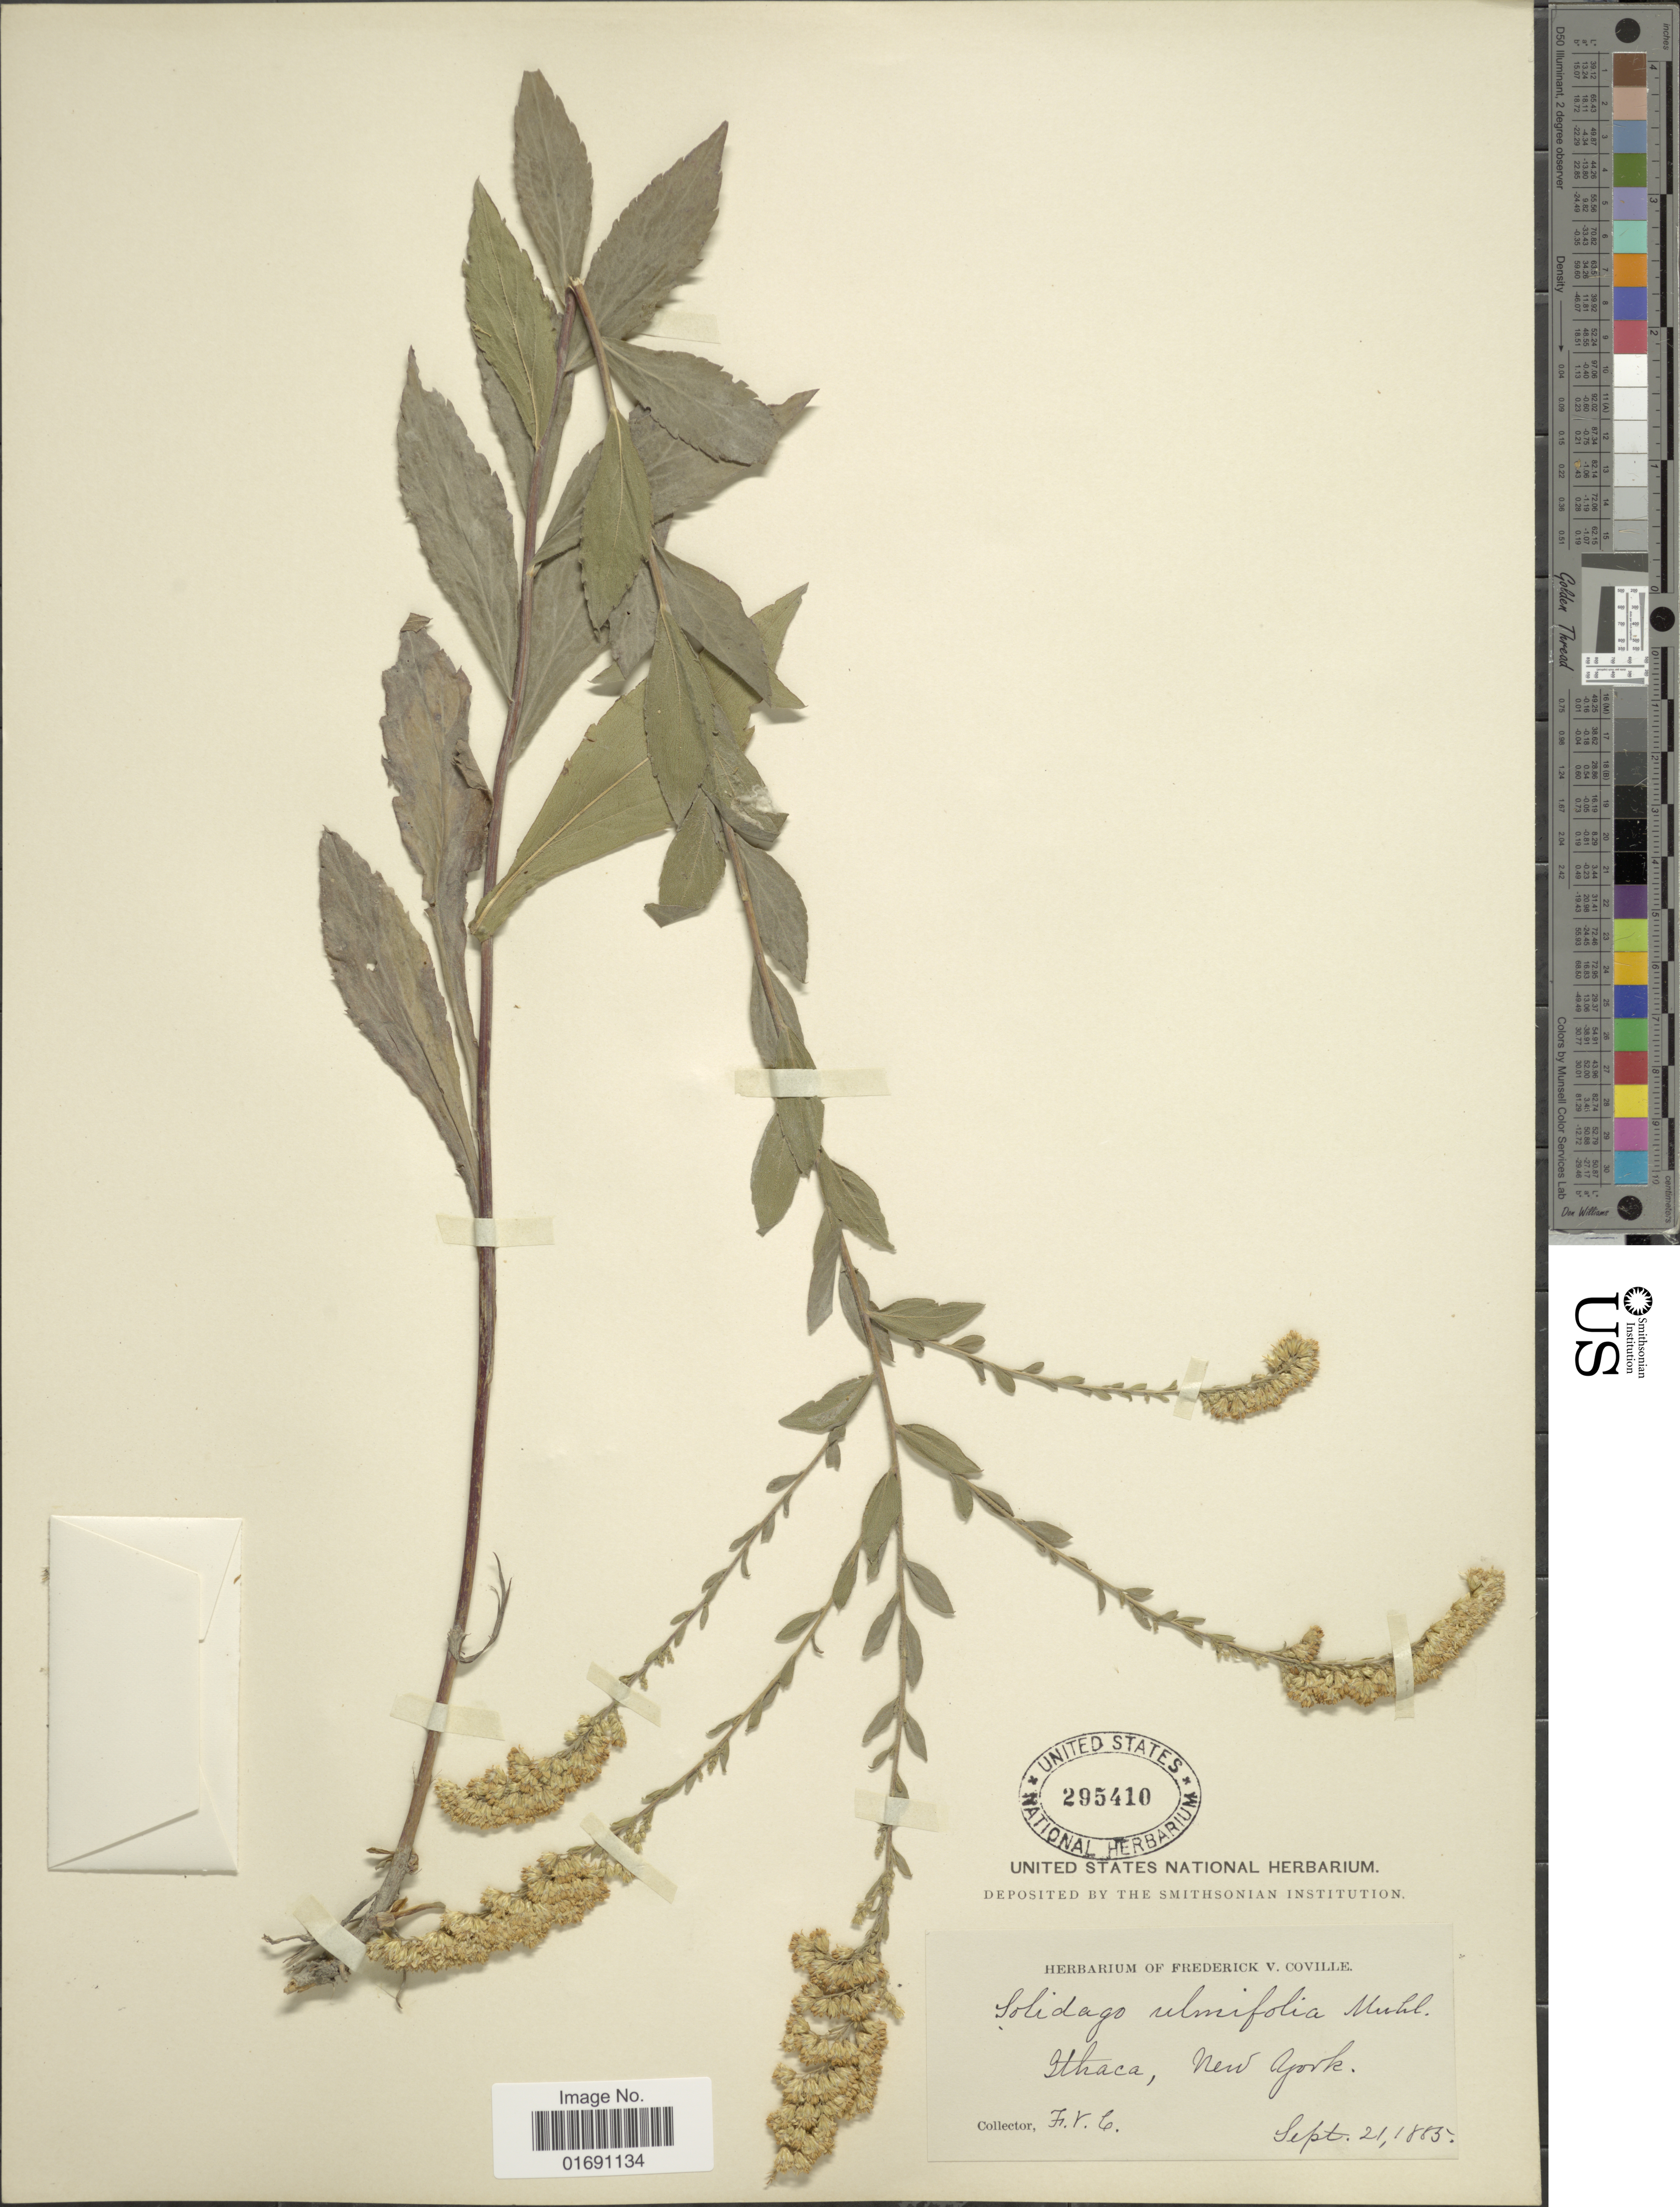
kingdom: Plantae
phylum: Tracheophyta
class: Magnoliopsida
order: Asterales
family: Asteraceae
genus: Solidago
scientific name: Solidago ulmifolia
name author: Muhl. ex Willd.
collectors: F. V. Coville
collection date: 1885-09-21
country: United States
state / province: New York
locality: Ithaca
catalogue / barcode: US 295410